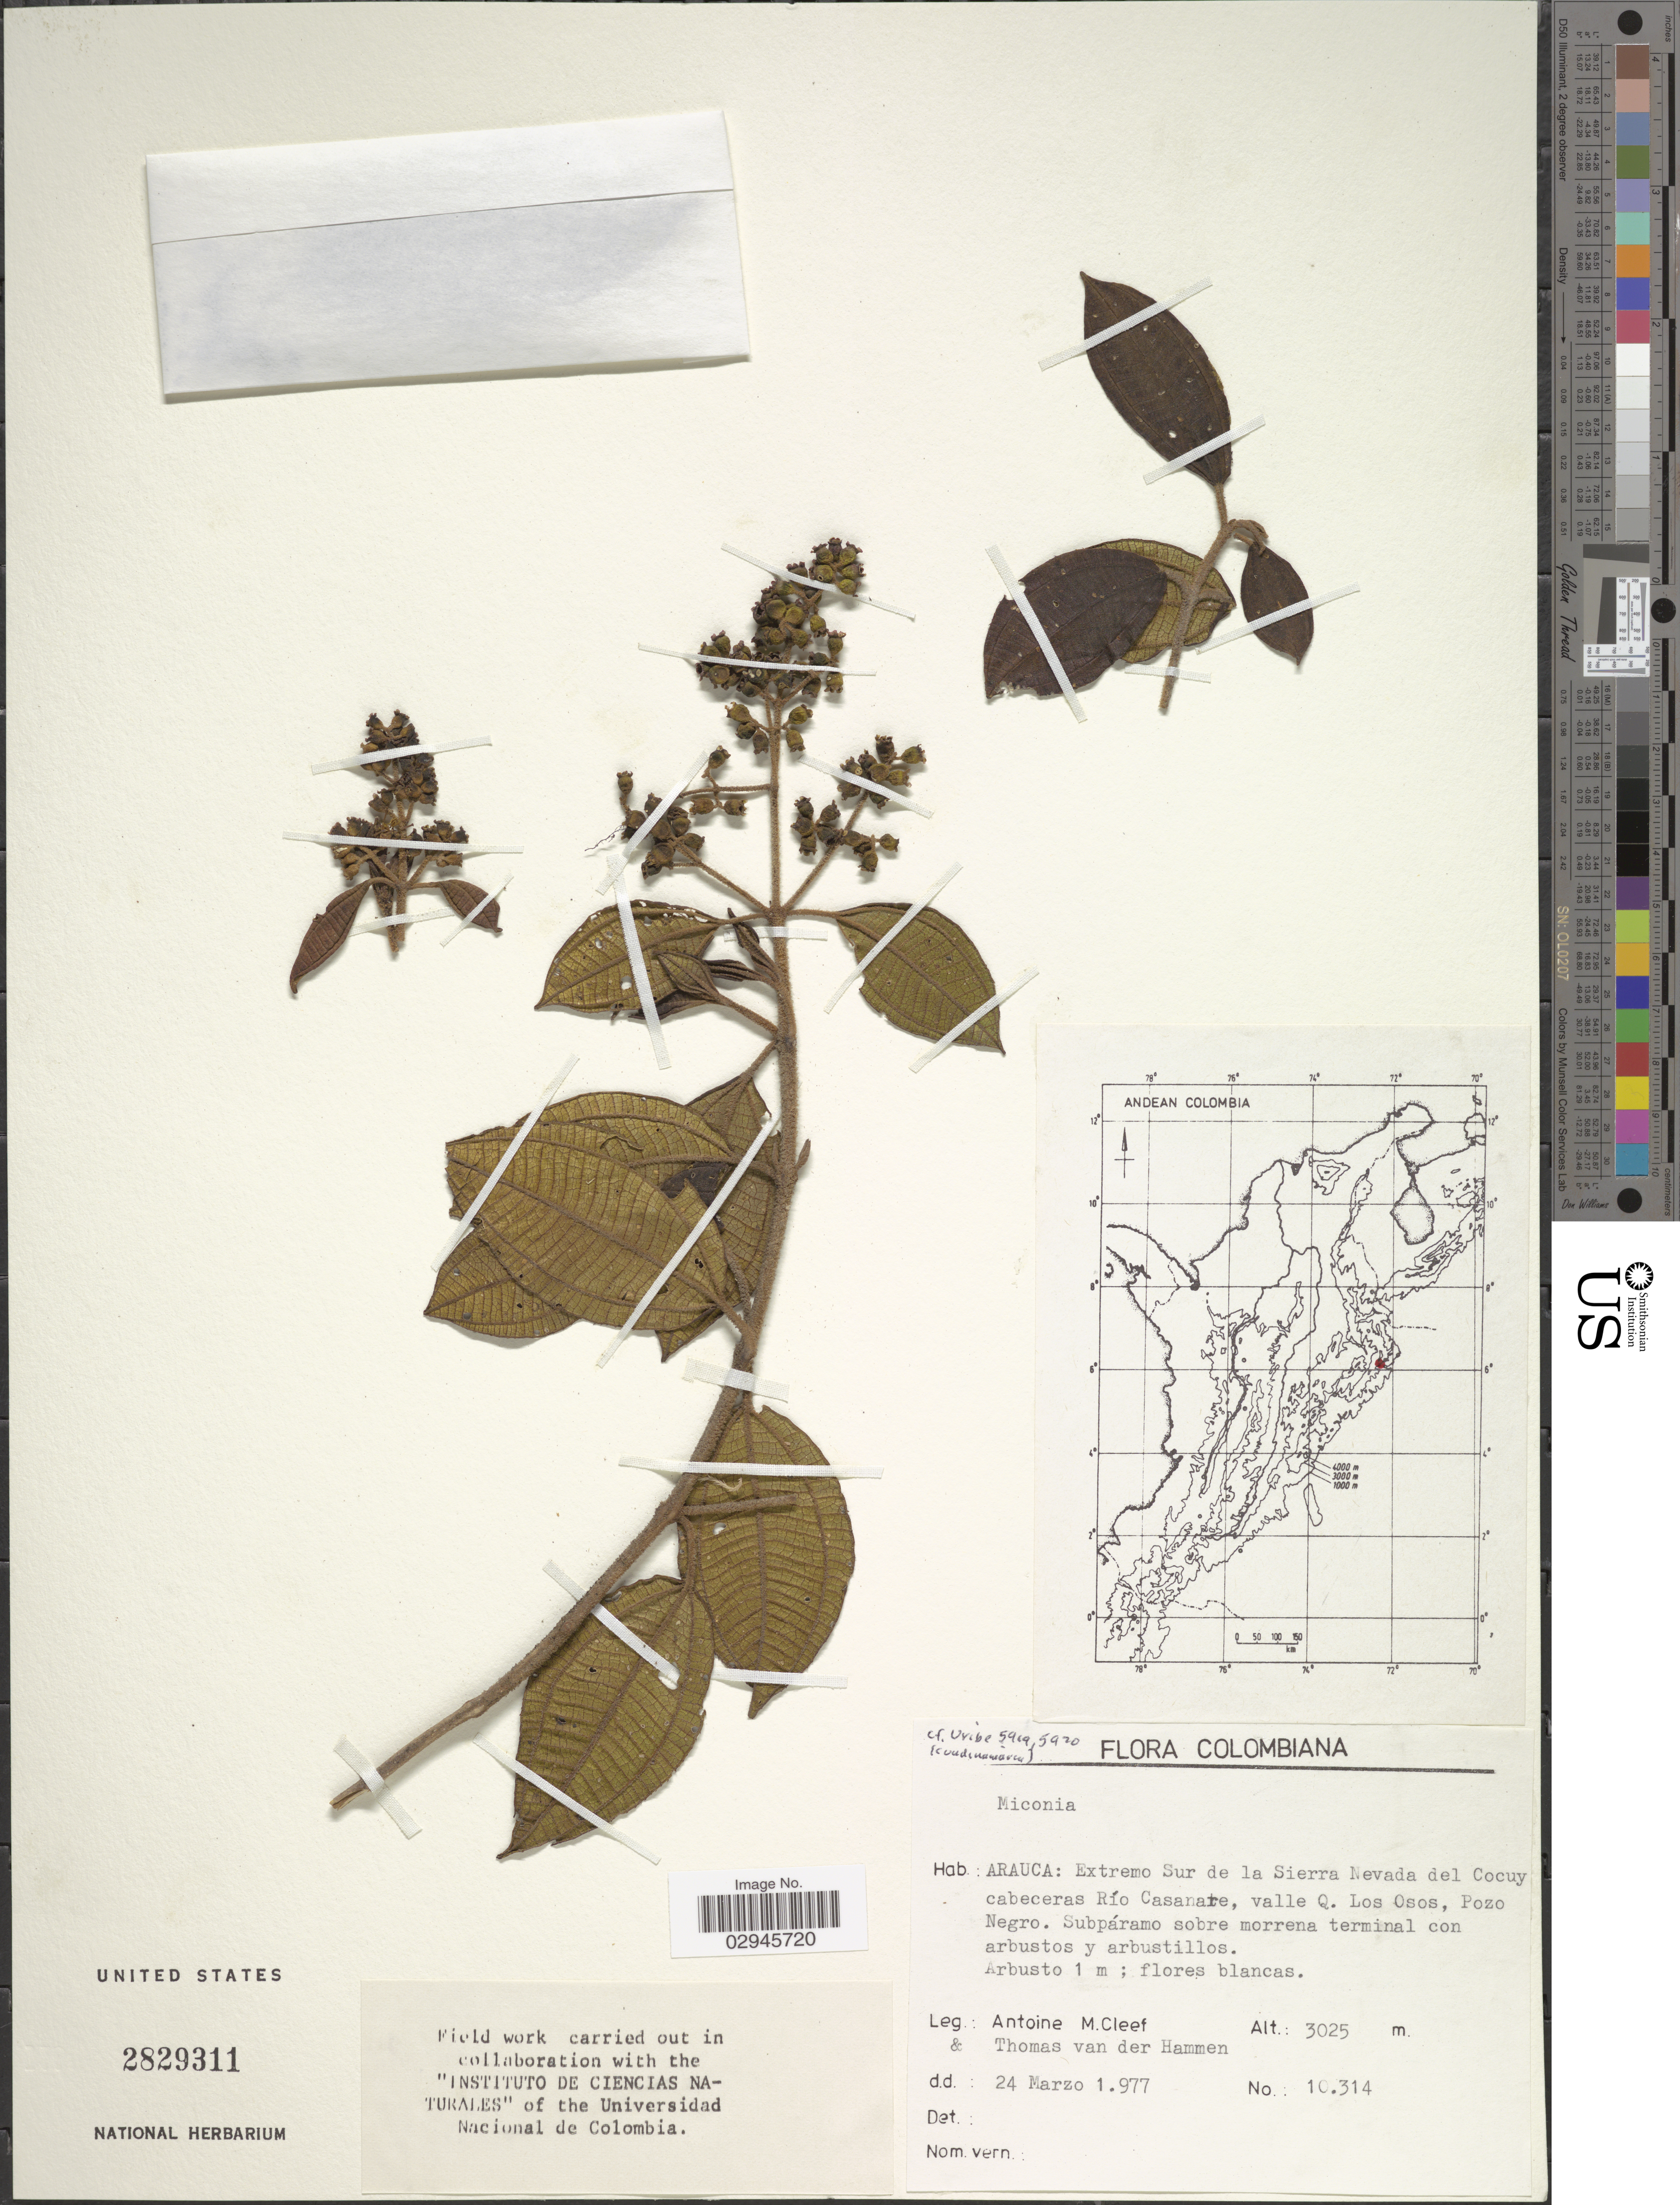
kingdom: Plantae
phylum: Tracheophyta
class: Magnoliopsida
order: Myrtales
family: Melastomataceae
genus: Miconia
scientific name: Miconia sp.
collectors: A. M. Cleef & T. Hammen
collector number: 10314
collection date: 1977-03-24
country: Colombia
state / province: Arauca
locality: Extremo Sur de la Sierra Nevada del Cocuy cabeceras Río Casanare, valle Q. Los Osos, Pozo Negro.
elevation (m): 3025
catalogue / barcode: US 2829311